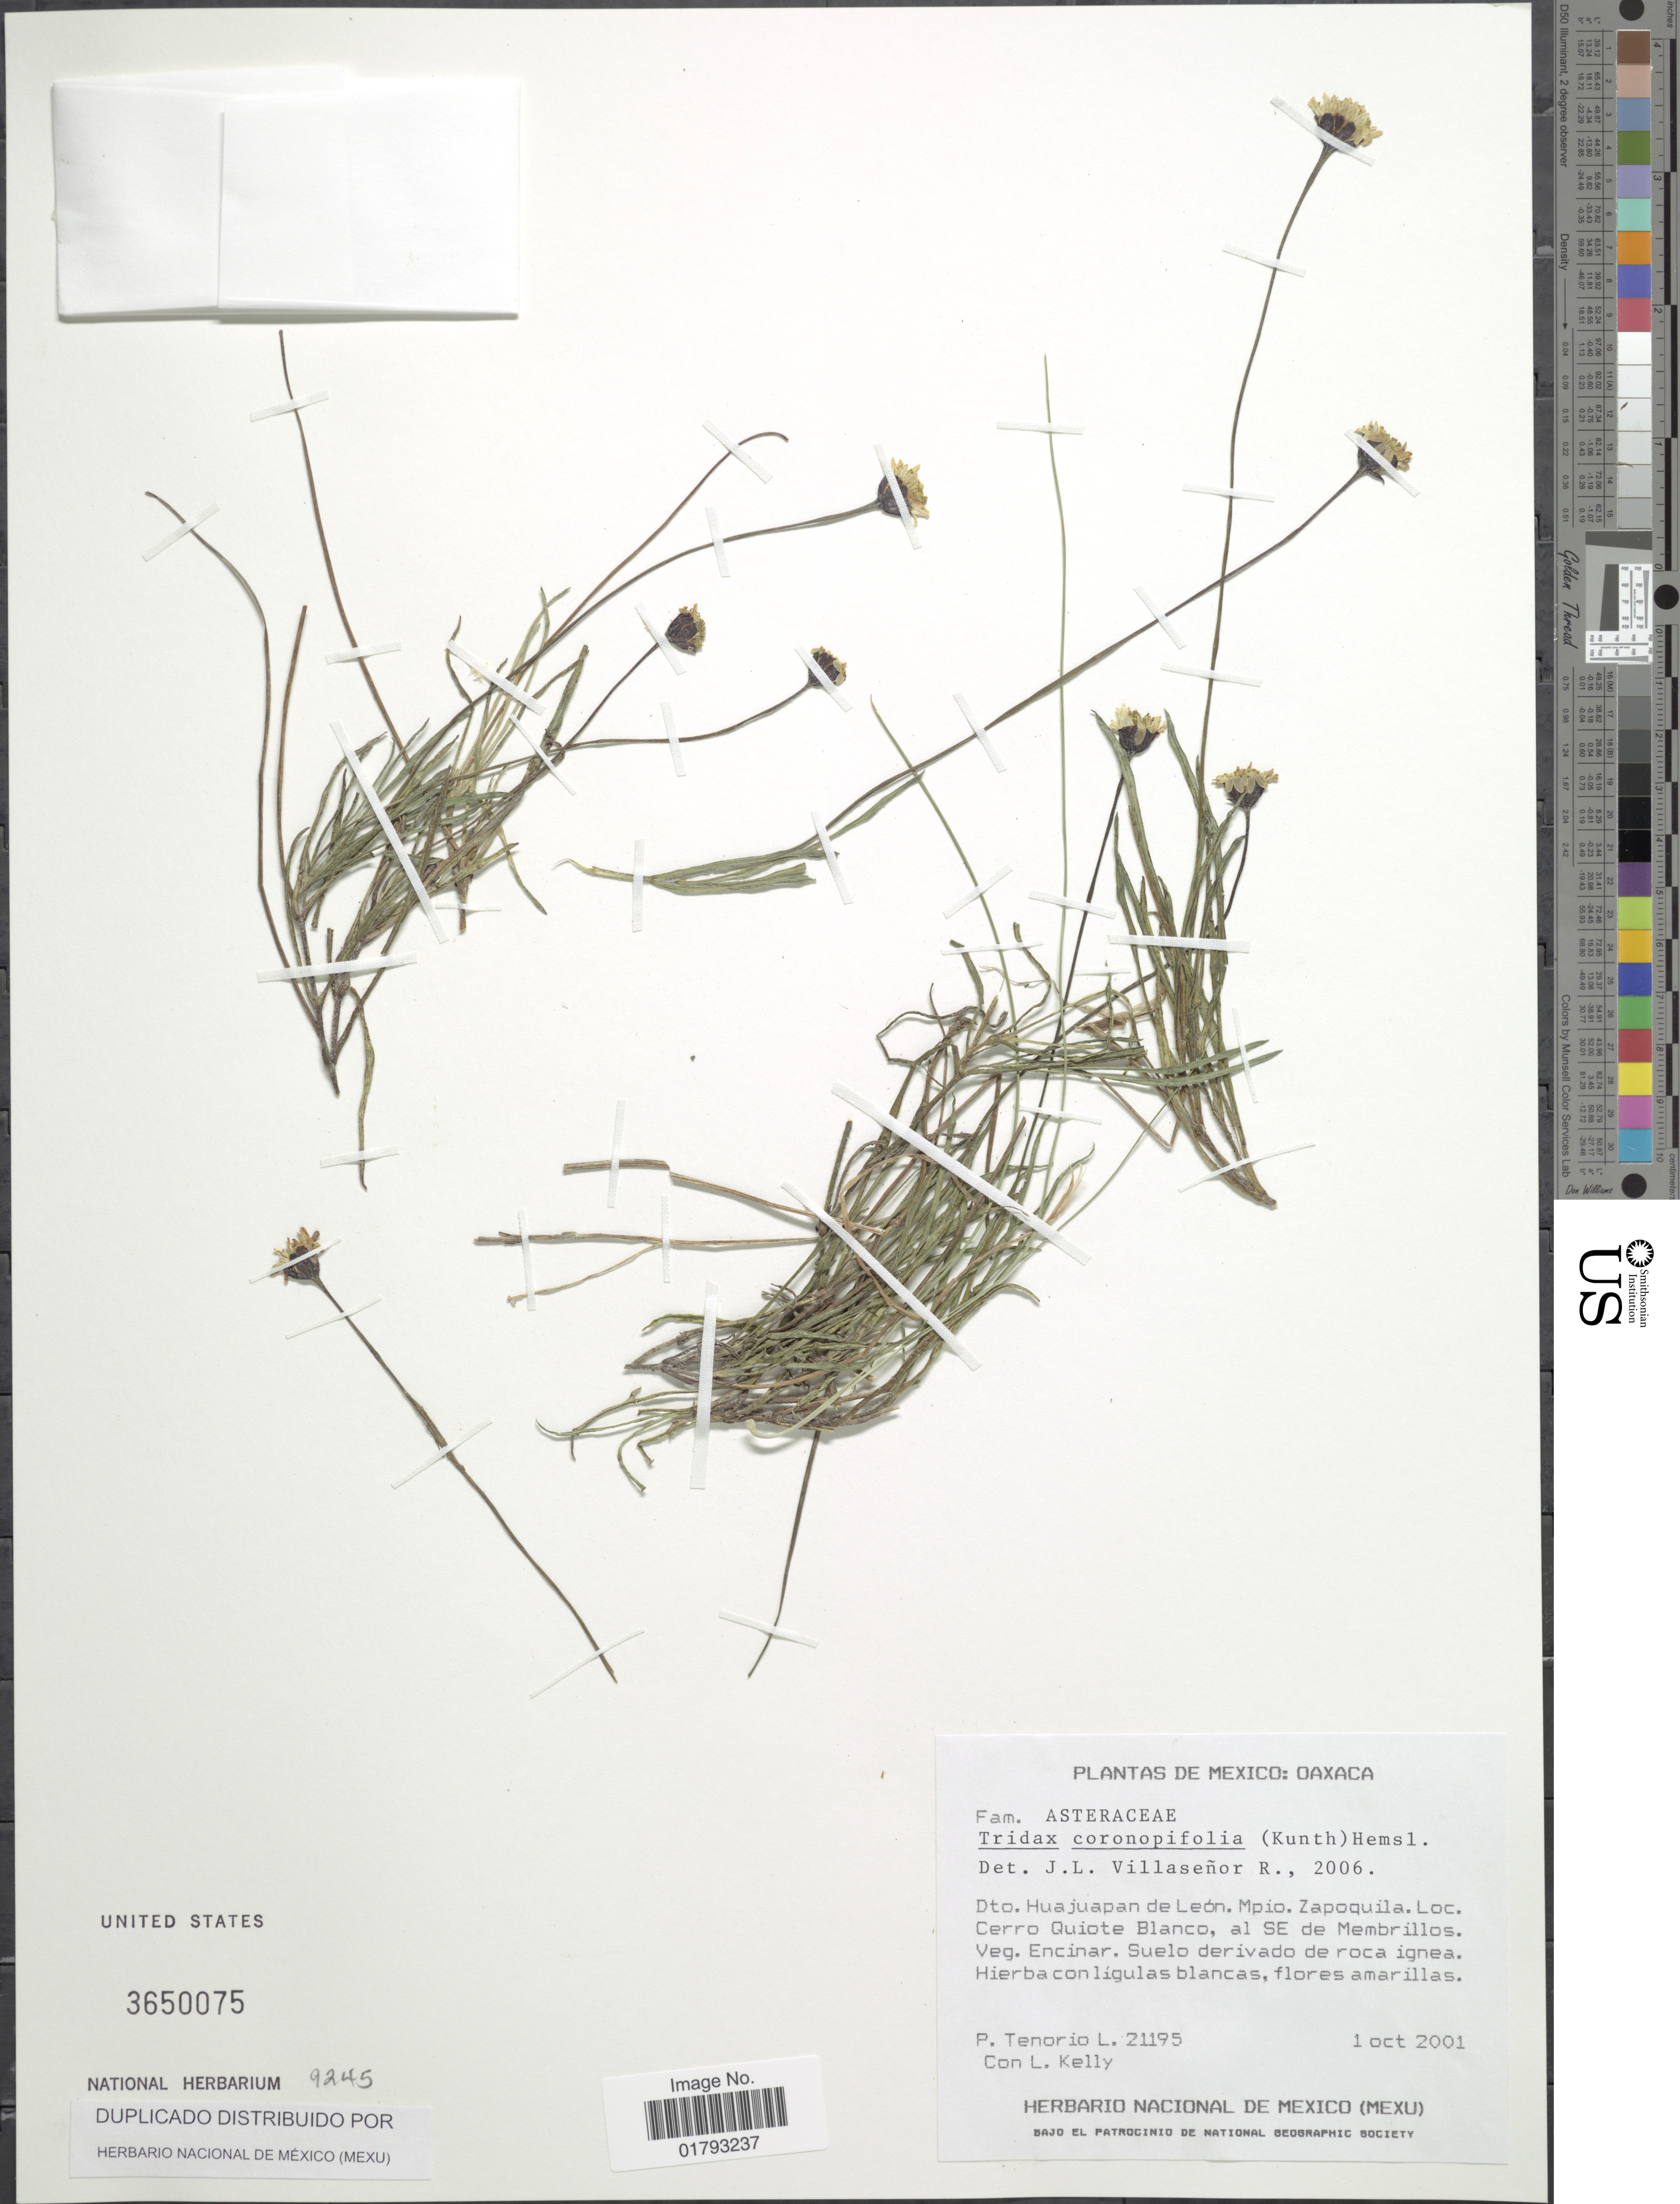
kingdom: Plantae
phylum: Tracheophyta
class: Magnoliopsida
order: Asterales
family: Asteraceae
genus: Tridax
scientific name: Tridax coronopifolia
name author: (Kunth) Hemsl.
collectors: P. Tenorio L. & C. Kelly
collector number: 21195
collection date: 2001-10-01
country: Mexico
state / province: Oaxaca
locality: Mexico; Oaxaca, Dto. Huajuapan de Leon, Mpio. Zapoquila. Cerro Quiote Blanco, al SE de Membrillos.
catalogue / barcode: US 3650075